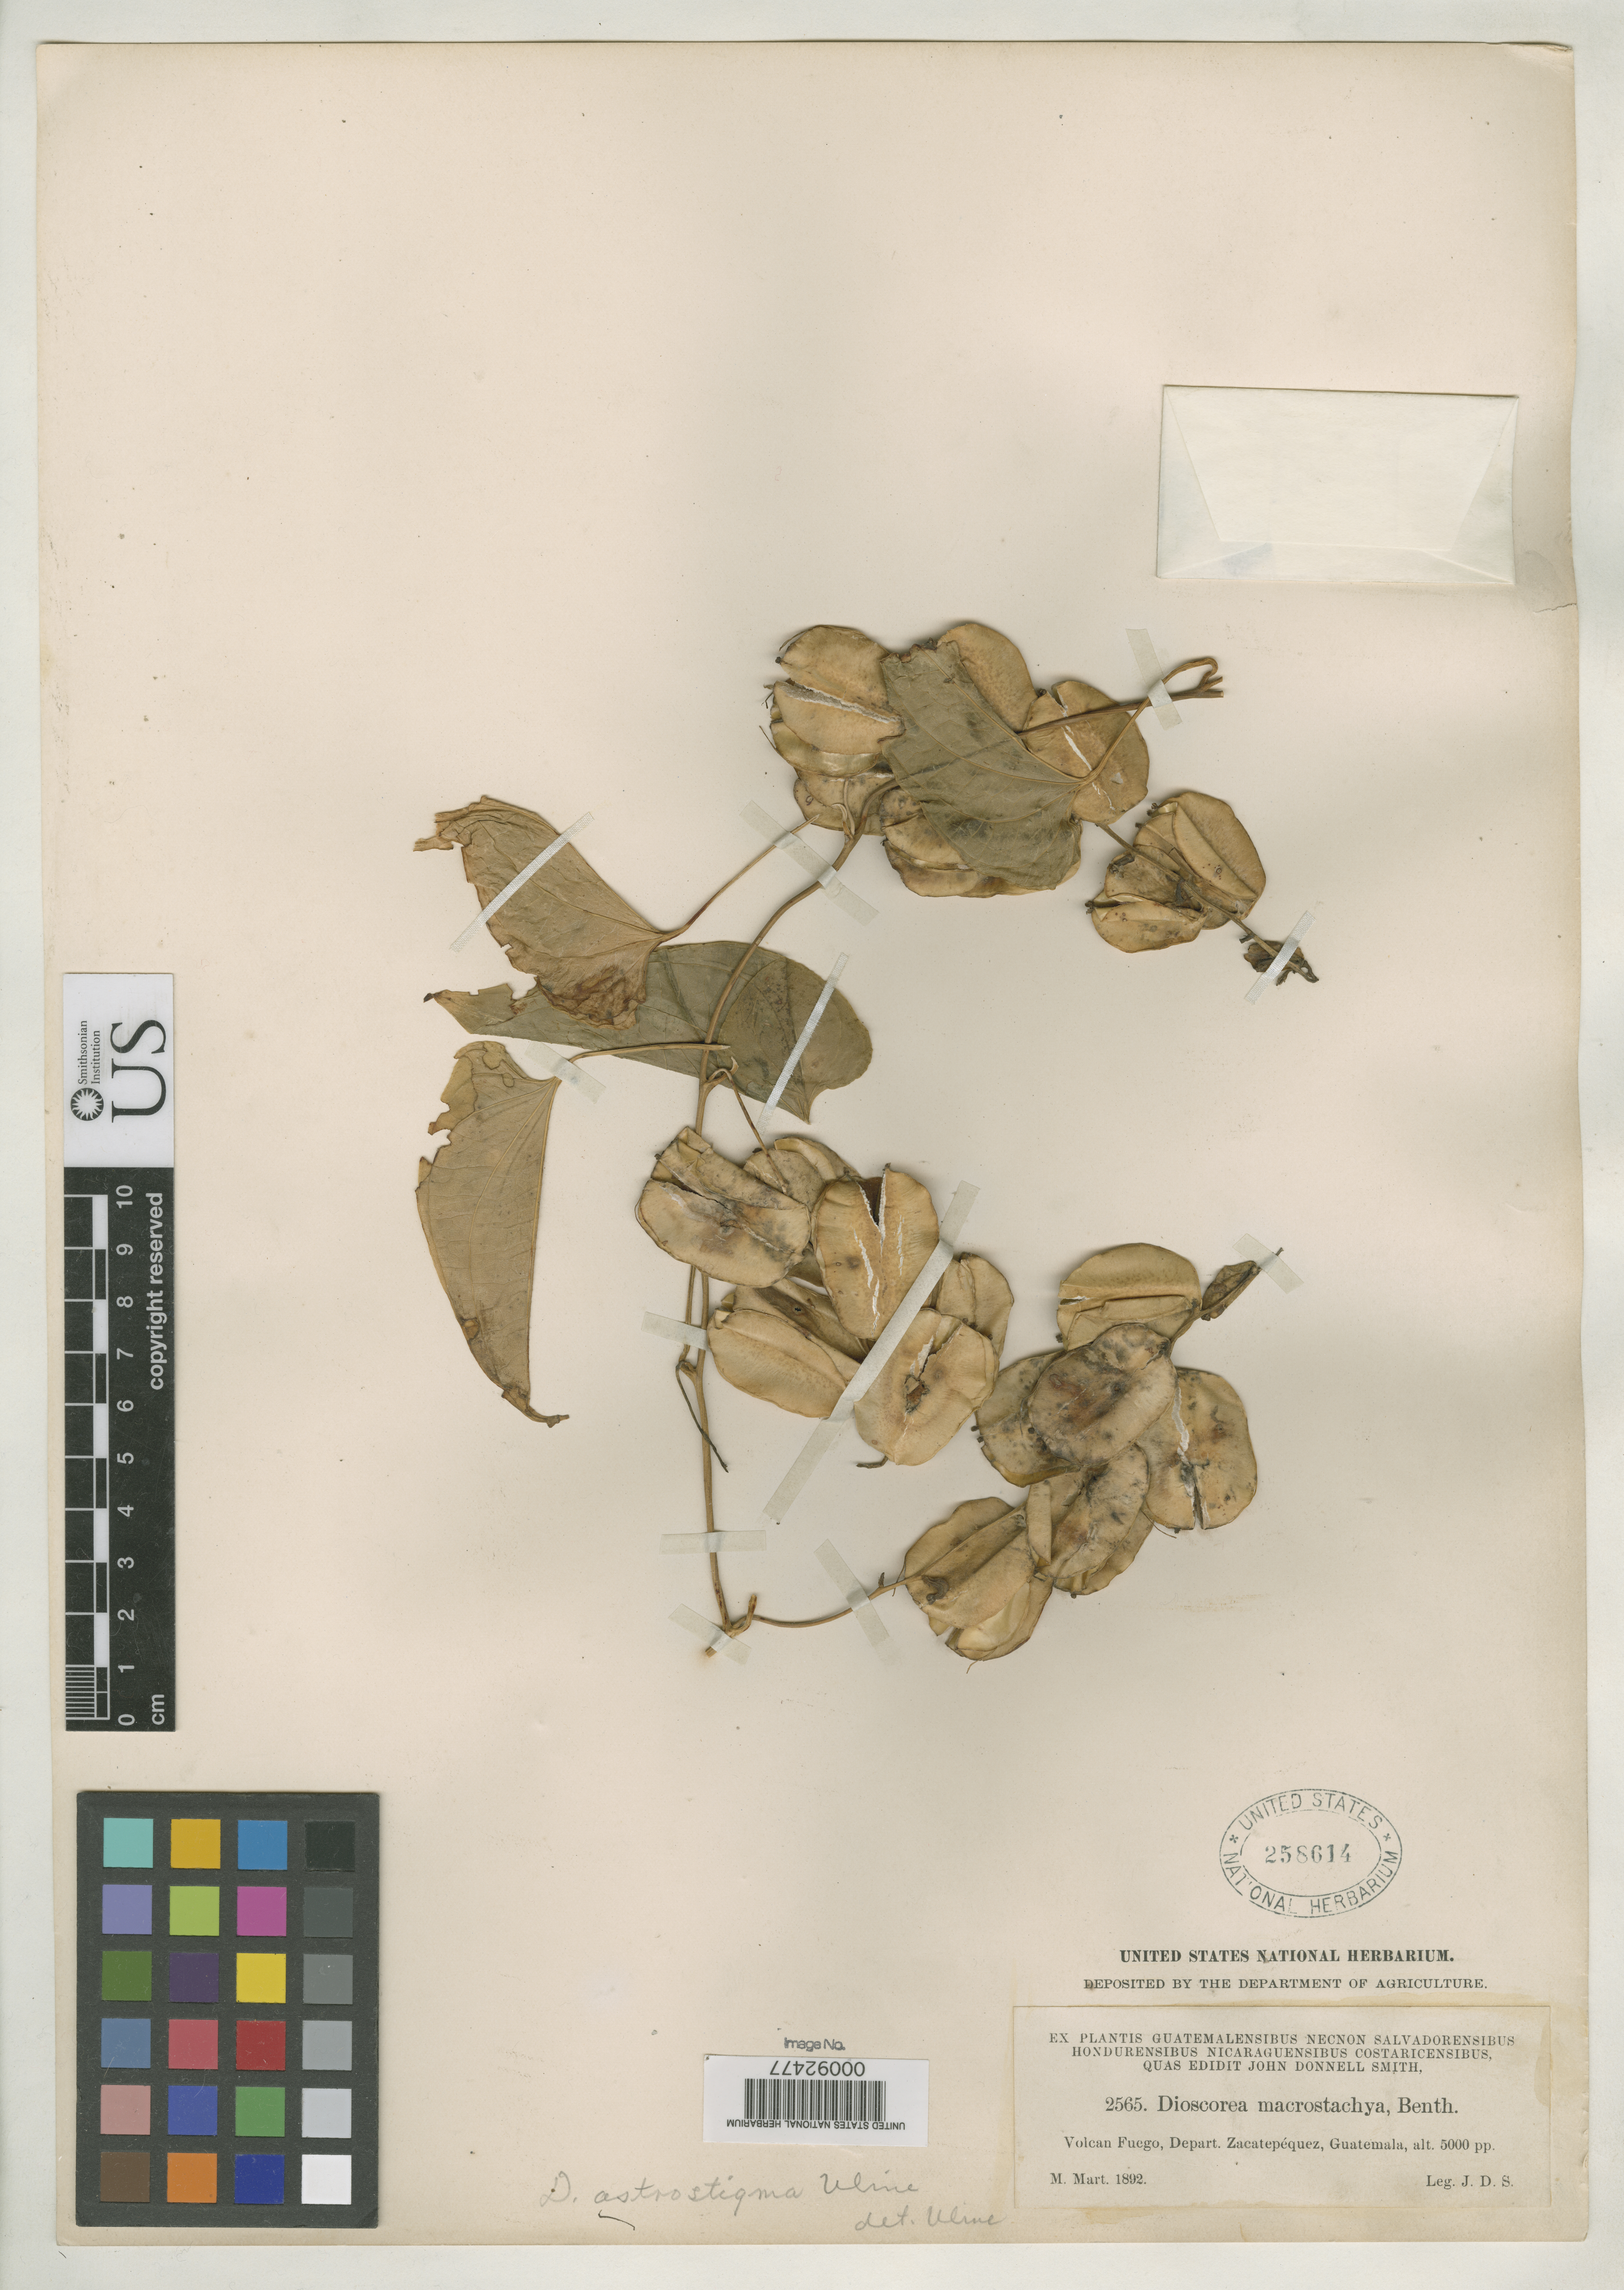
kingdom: Plantae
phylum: Tracheophyta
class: Liliopsida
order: Dioscoreales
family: Dioscoreaceae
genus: Dioscorea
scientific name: Dioscorea astrostigma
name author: Uline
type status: Type Collection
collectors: J. Donnell Smith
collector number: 2565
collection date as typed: Mar 1892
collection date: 1892-03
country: Guatemala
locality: Zacatepequez, Volcan de Fuego.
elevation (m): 1700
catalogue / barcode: US 258614